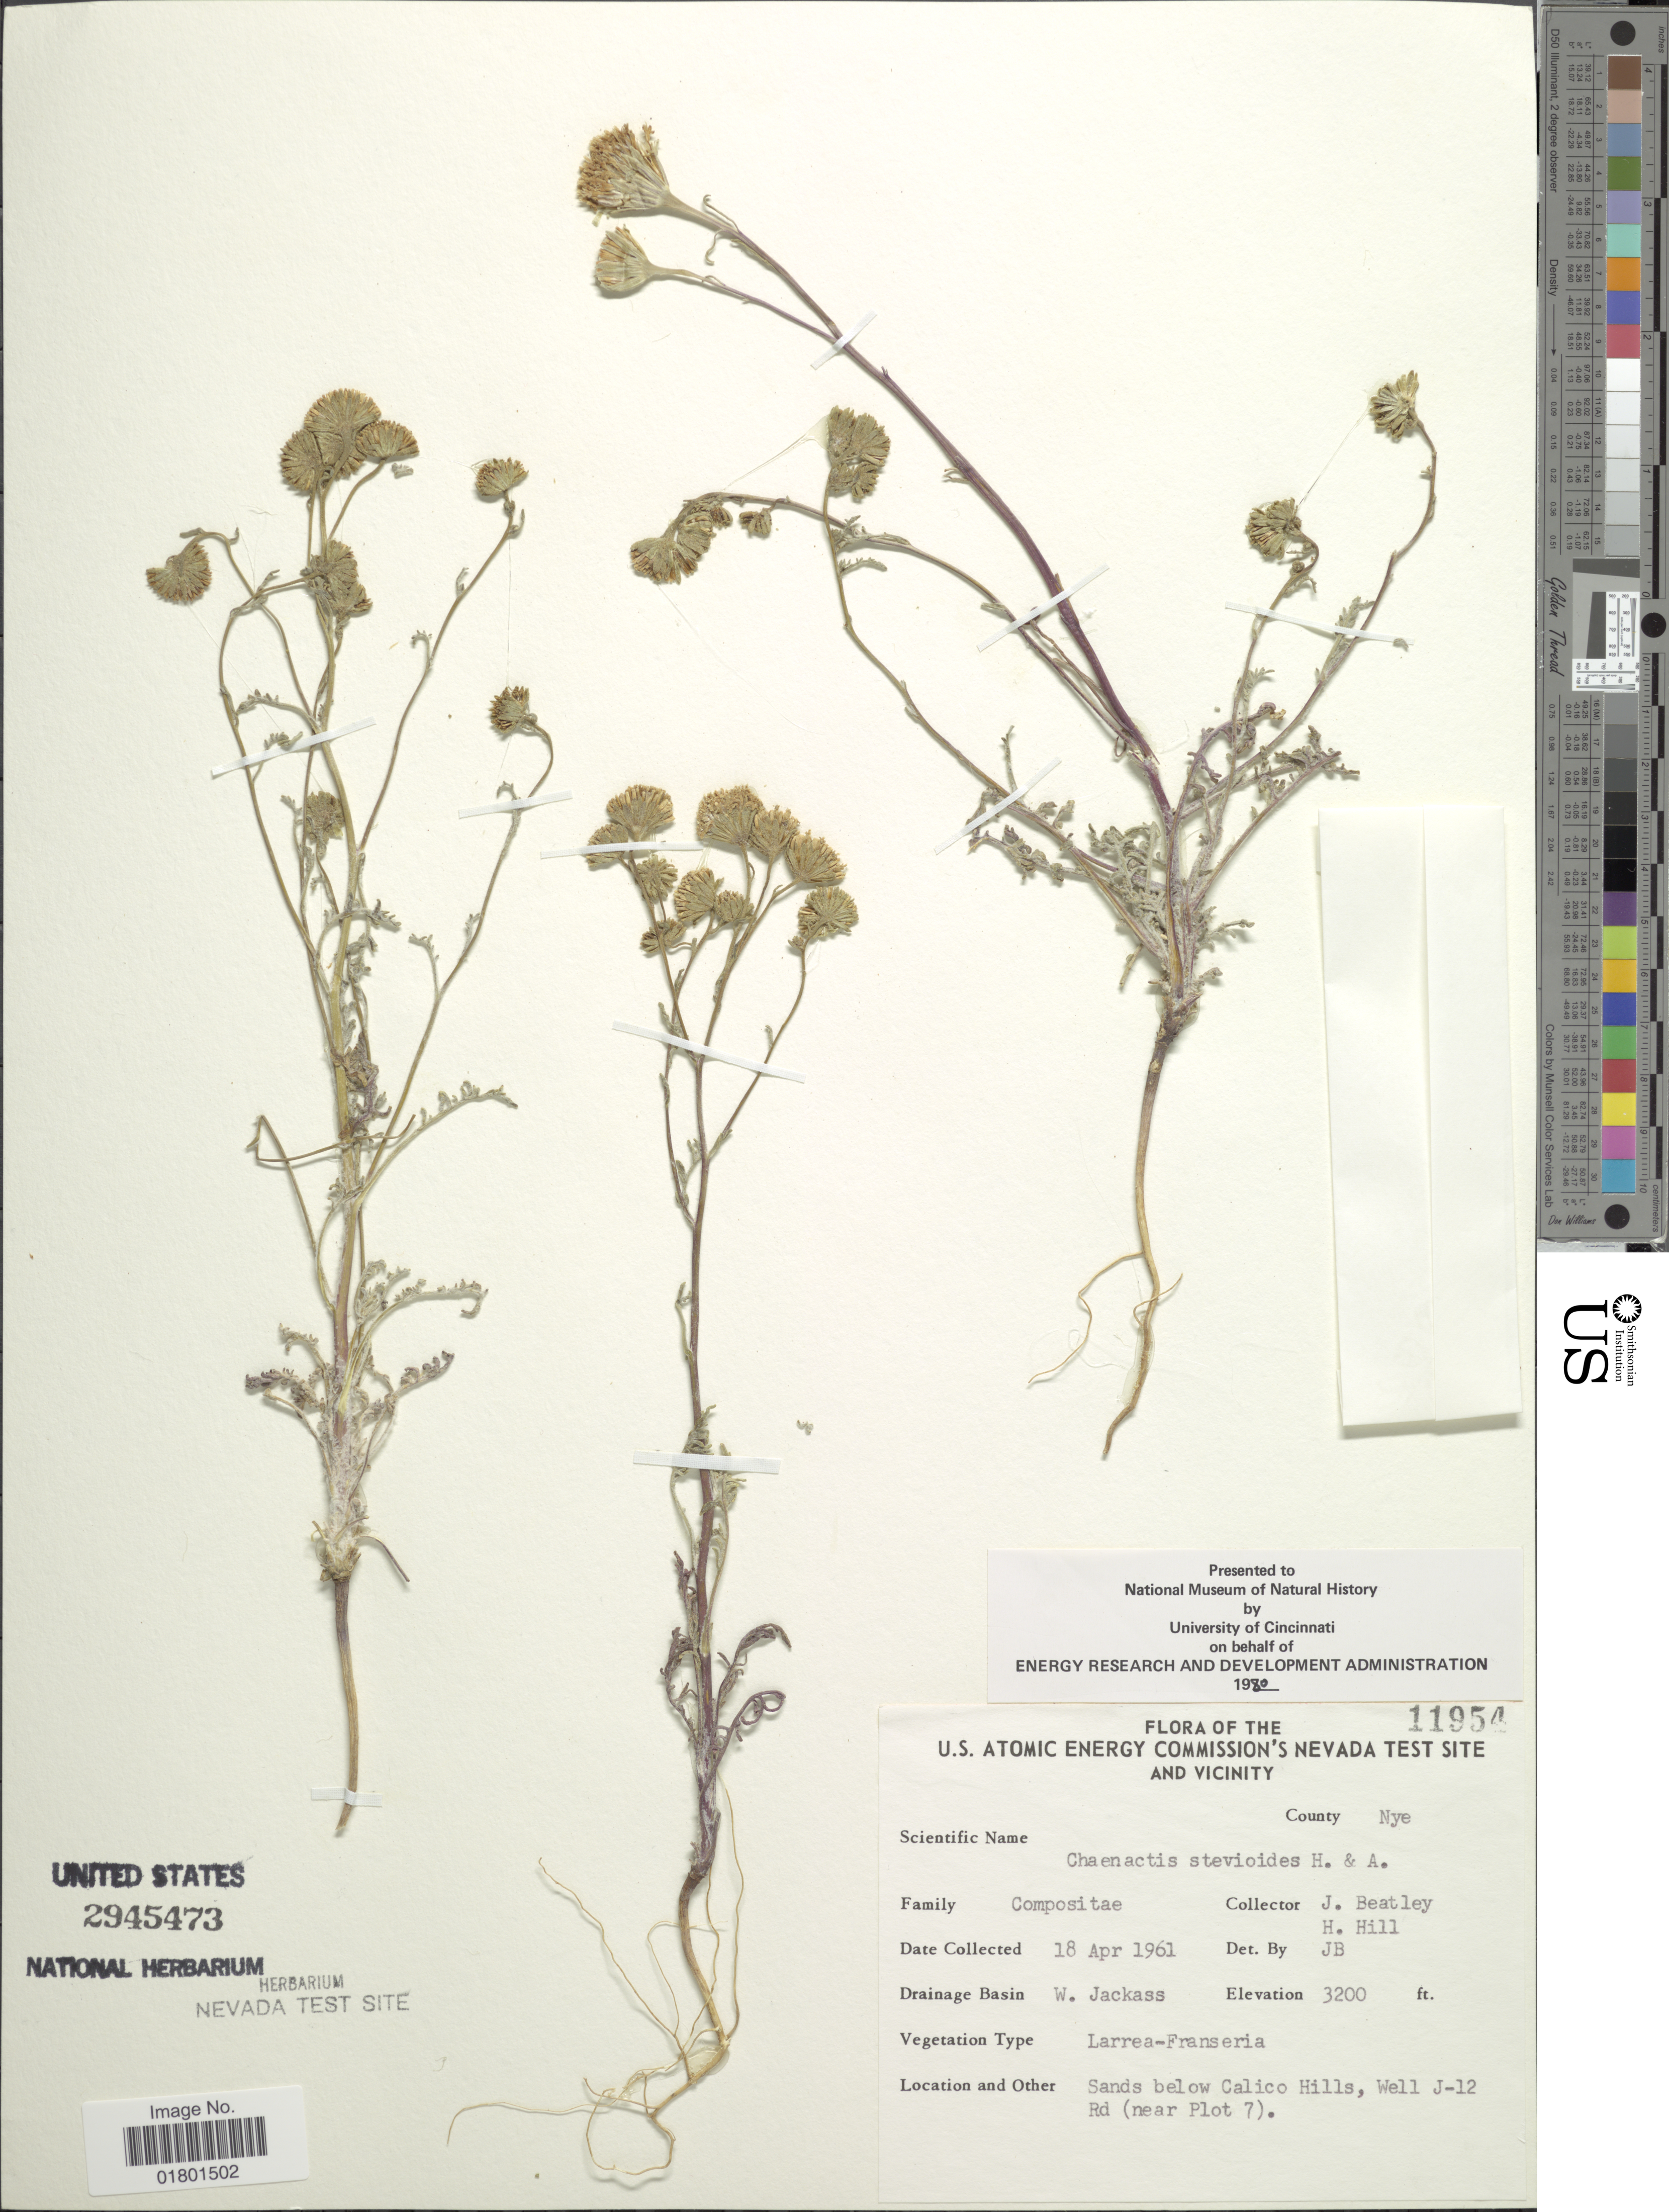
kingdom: Plantae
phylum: Tracheophyta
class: Magnoliopsida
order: Asterales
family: Asteraceae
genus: Chaenactis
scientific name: Chaenactis stevioides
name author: Hook. & Arn.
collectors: J. C. Beatley & H. Hill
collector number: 11954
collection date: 1961-04-18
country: United States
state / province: Nevada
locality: U. S. Atomic Energy Commission's Nevada Test Site and vicinity, County Nye, W. Jackass, Below Calico Hills, Well J-12 Rd (near Plot 7)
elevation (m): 975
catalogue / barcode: US 2945473